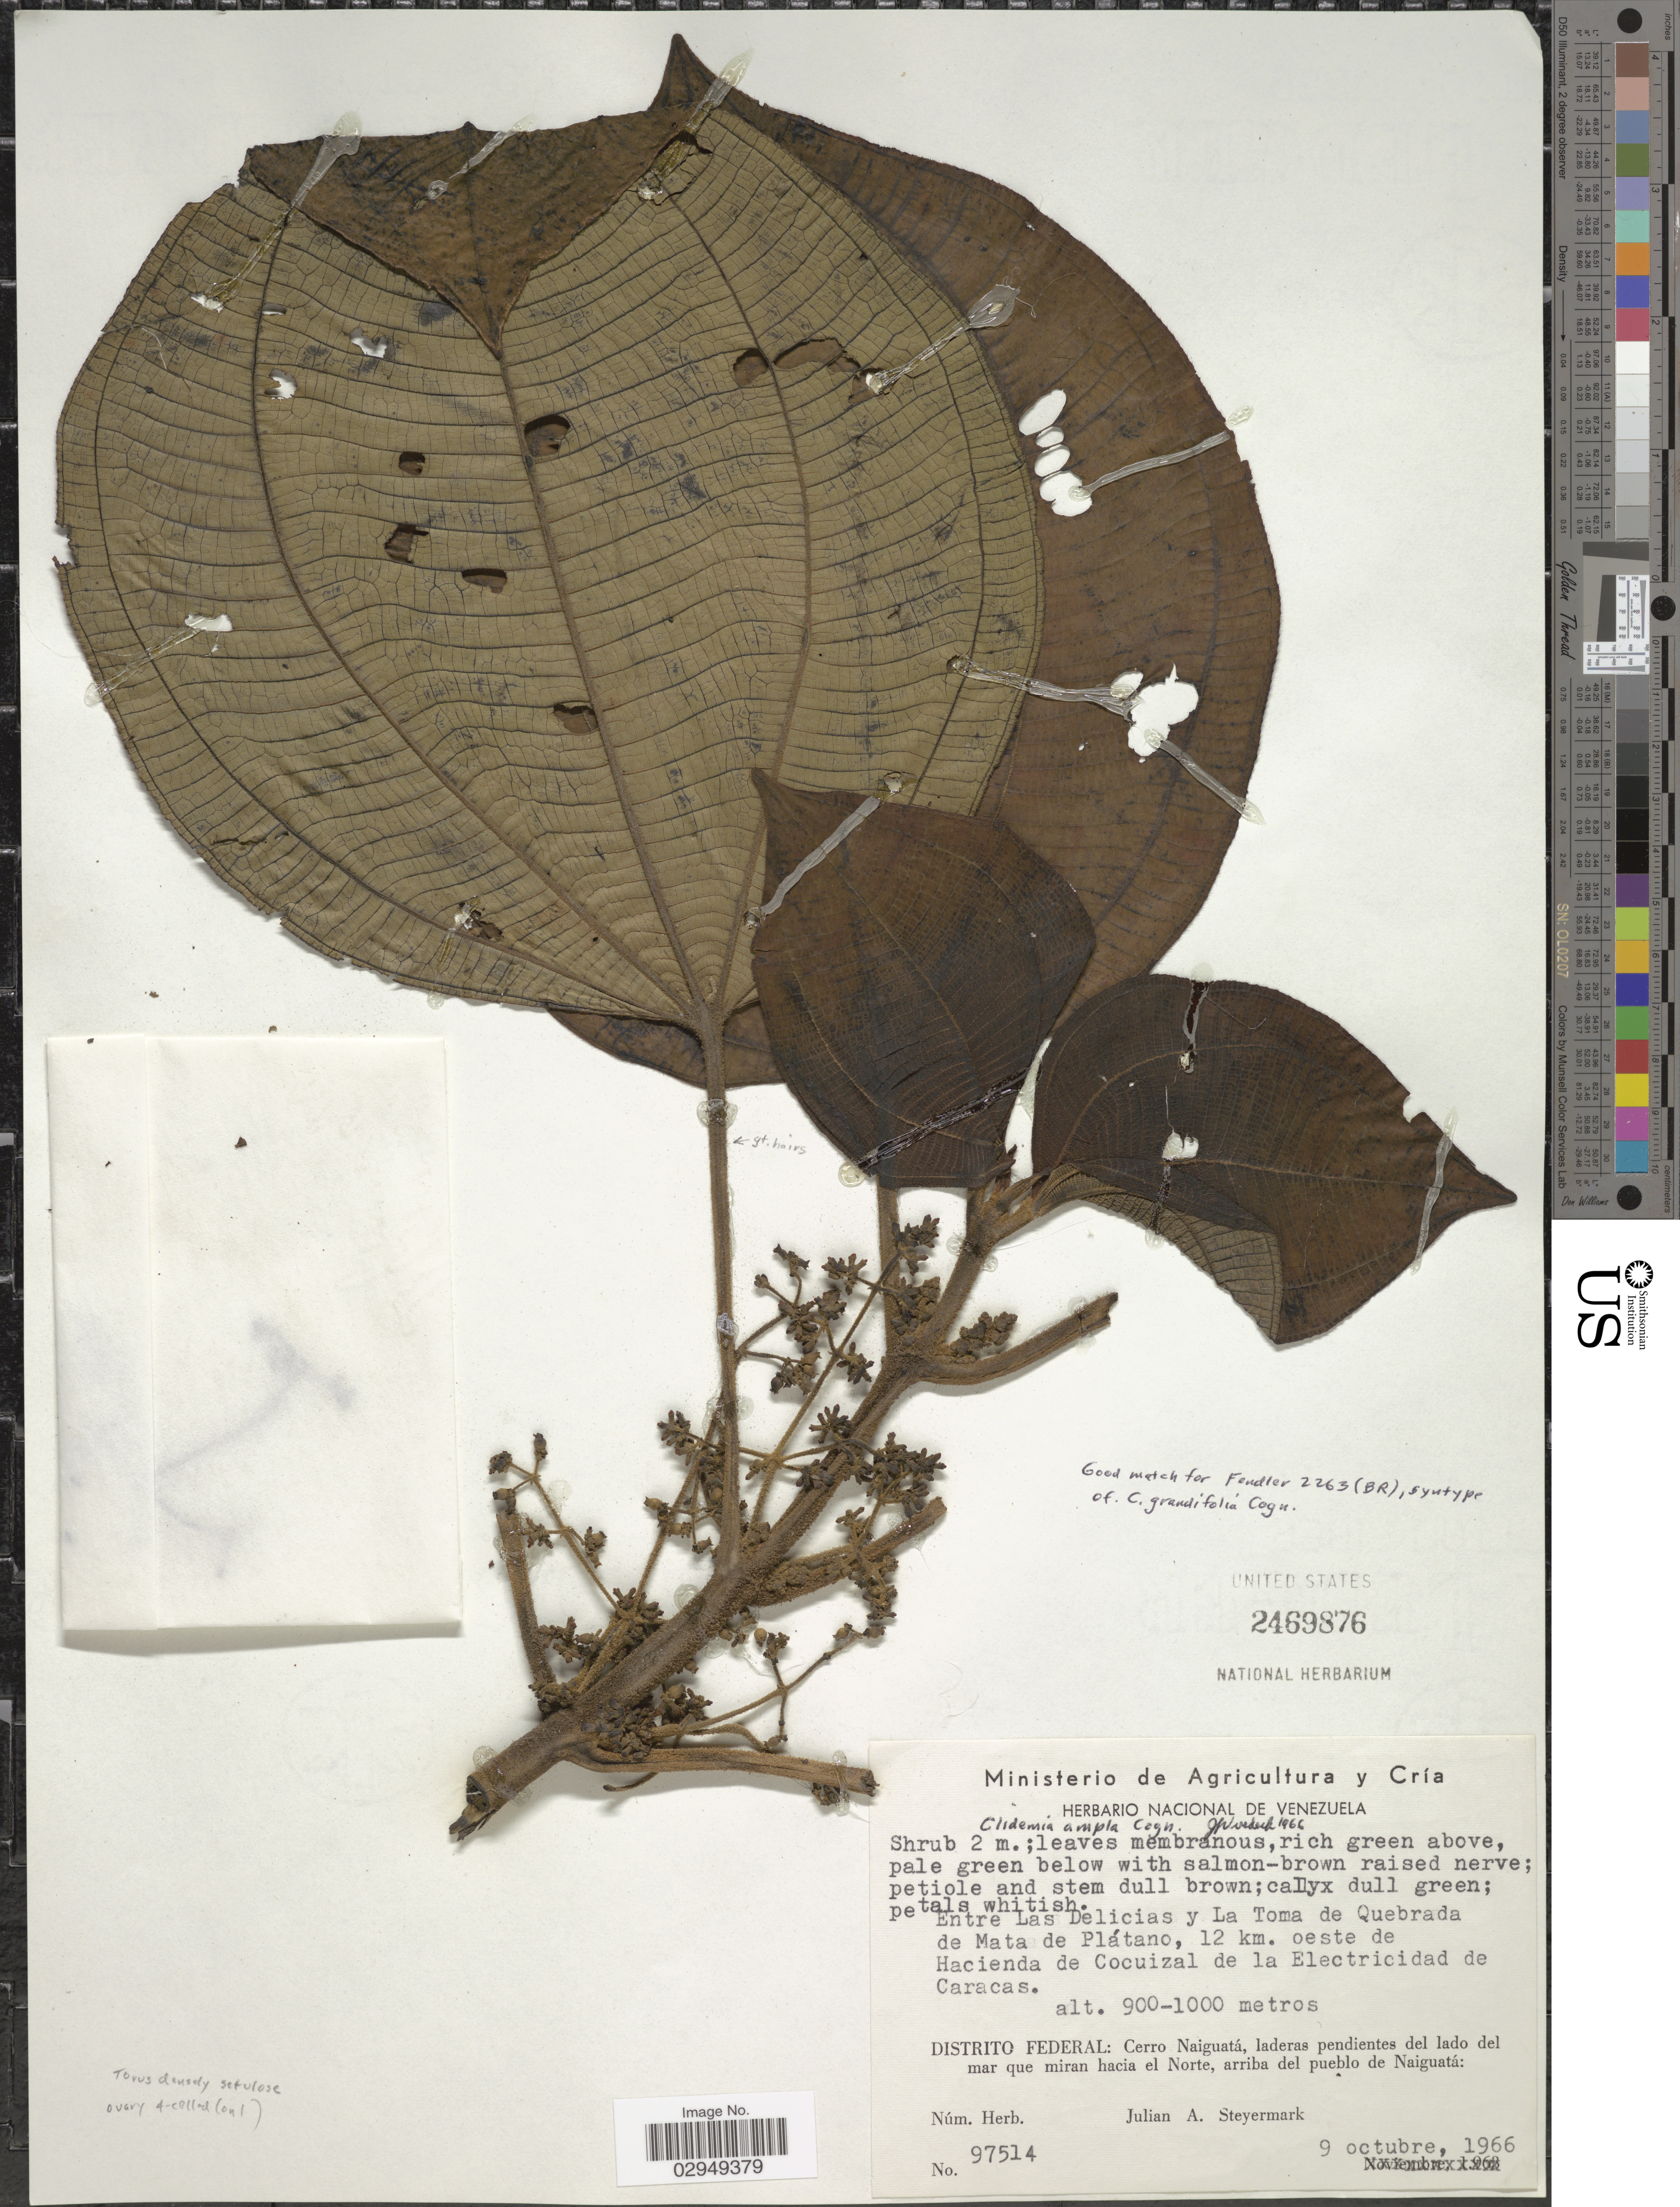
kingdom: Plantae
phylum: Tracheophyta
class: Magnoliopsida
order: Myrtales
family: Melastomataceae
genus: Clidemia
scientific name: Clidemia grandifolia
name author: Cogn.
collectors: J. Steyermark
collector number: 97514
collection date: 1966-10-09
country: Venezuela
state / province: Distrito Federal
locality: Entre Las Delicias y La Toma de Quebrada de Mata de Plátano, 12 km. oeste de Hacienda de Cocuizal de la Electricidad de Caracas. Distrito Federal: Cerro Naiguatá, laderas pendientes del lado del mar que miran hacia el Norte, arriba del pueblo de Naiguatá.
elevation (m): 900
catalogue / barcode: US 2469876